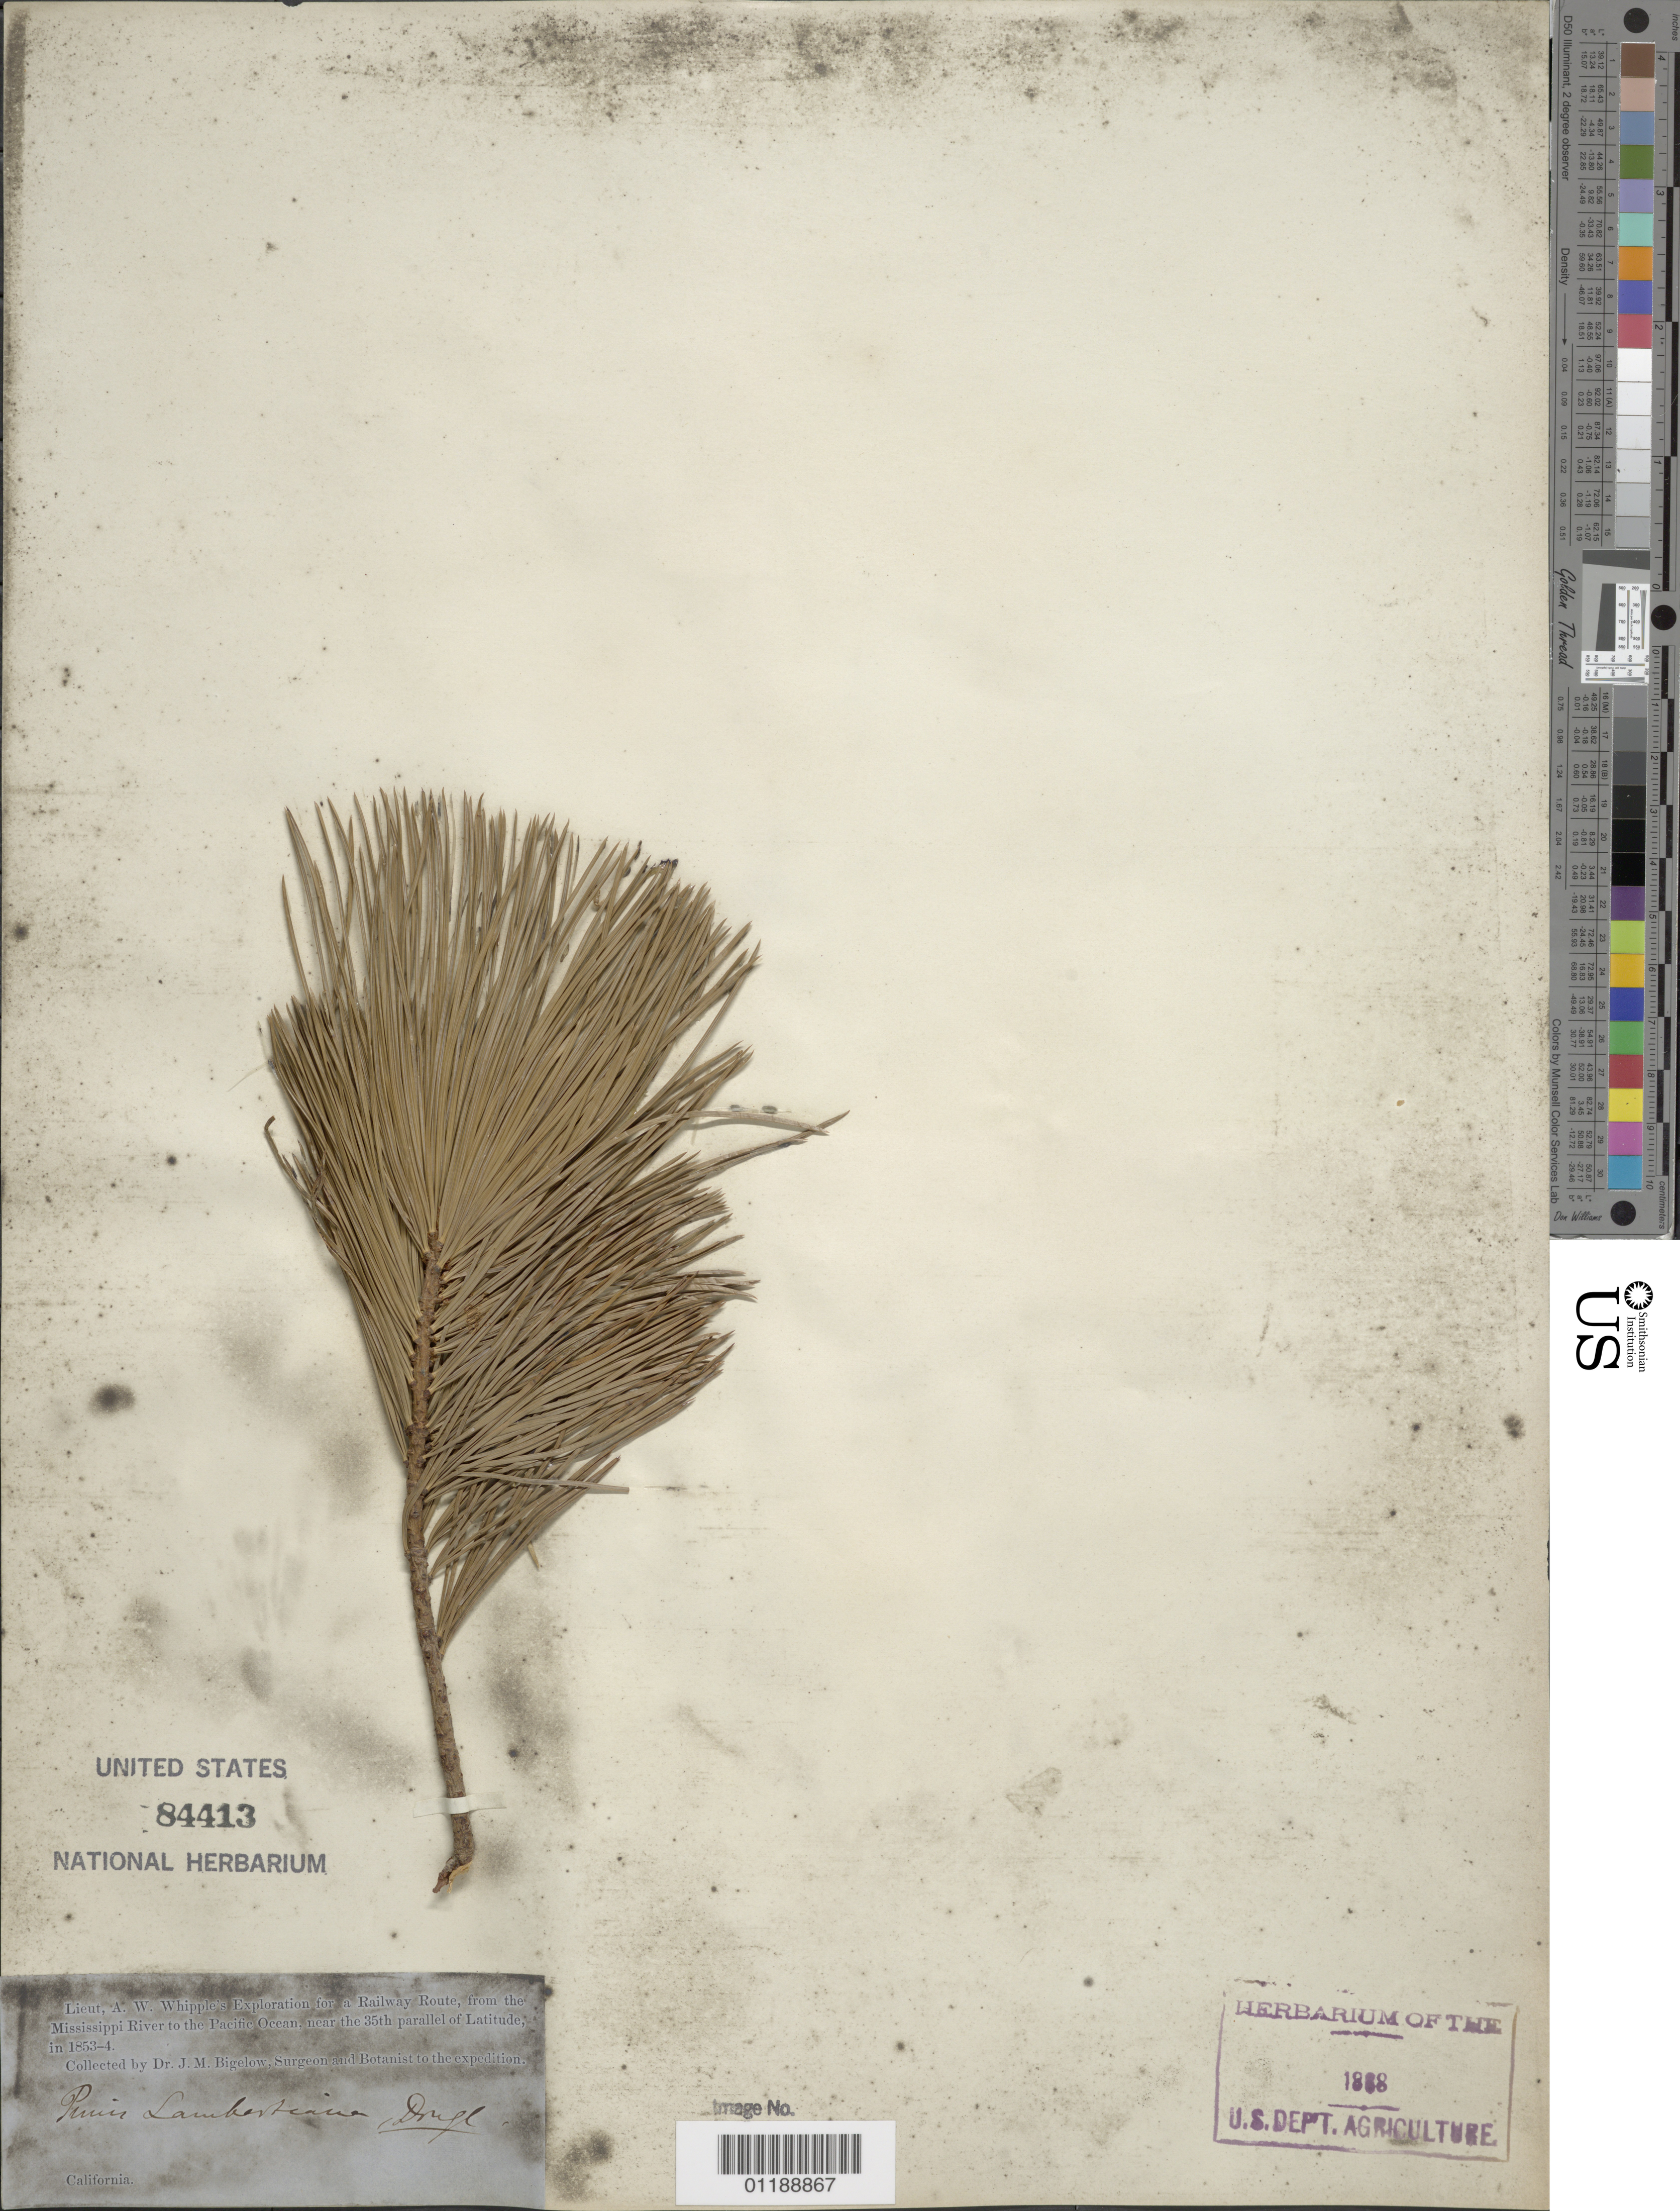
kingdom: Plantae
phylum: Tracheophyta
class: Pinopsida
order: Pinales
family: Pinaceae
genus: Pinus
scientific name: Pinus lambertiana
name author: Douglas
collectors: J. M. Bigelow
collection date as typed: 1853 to -- --- 1854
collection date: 1853/1854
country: United States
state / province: California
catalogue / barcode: US 84413